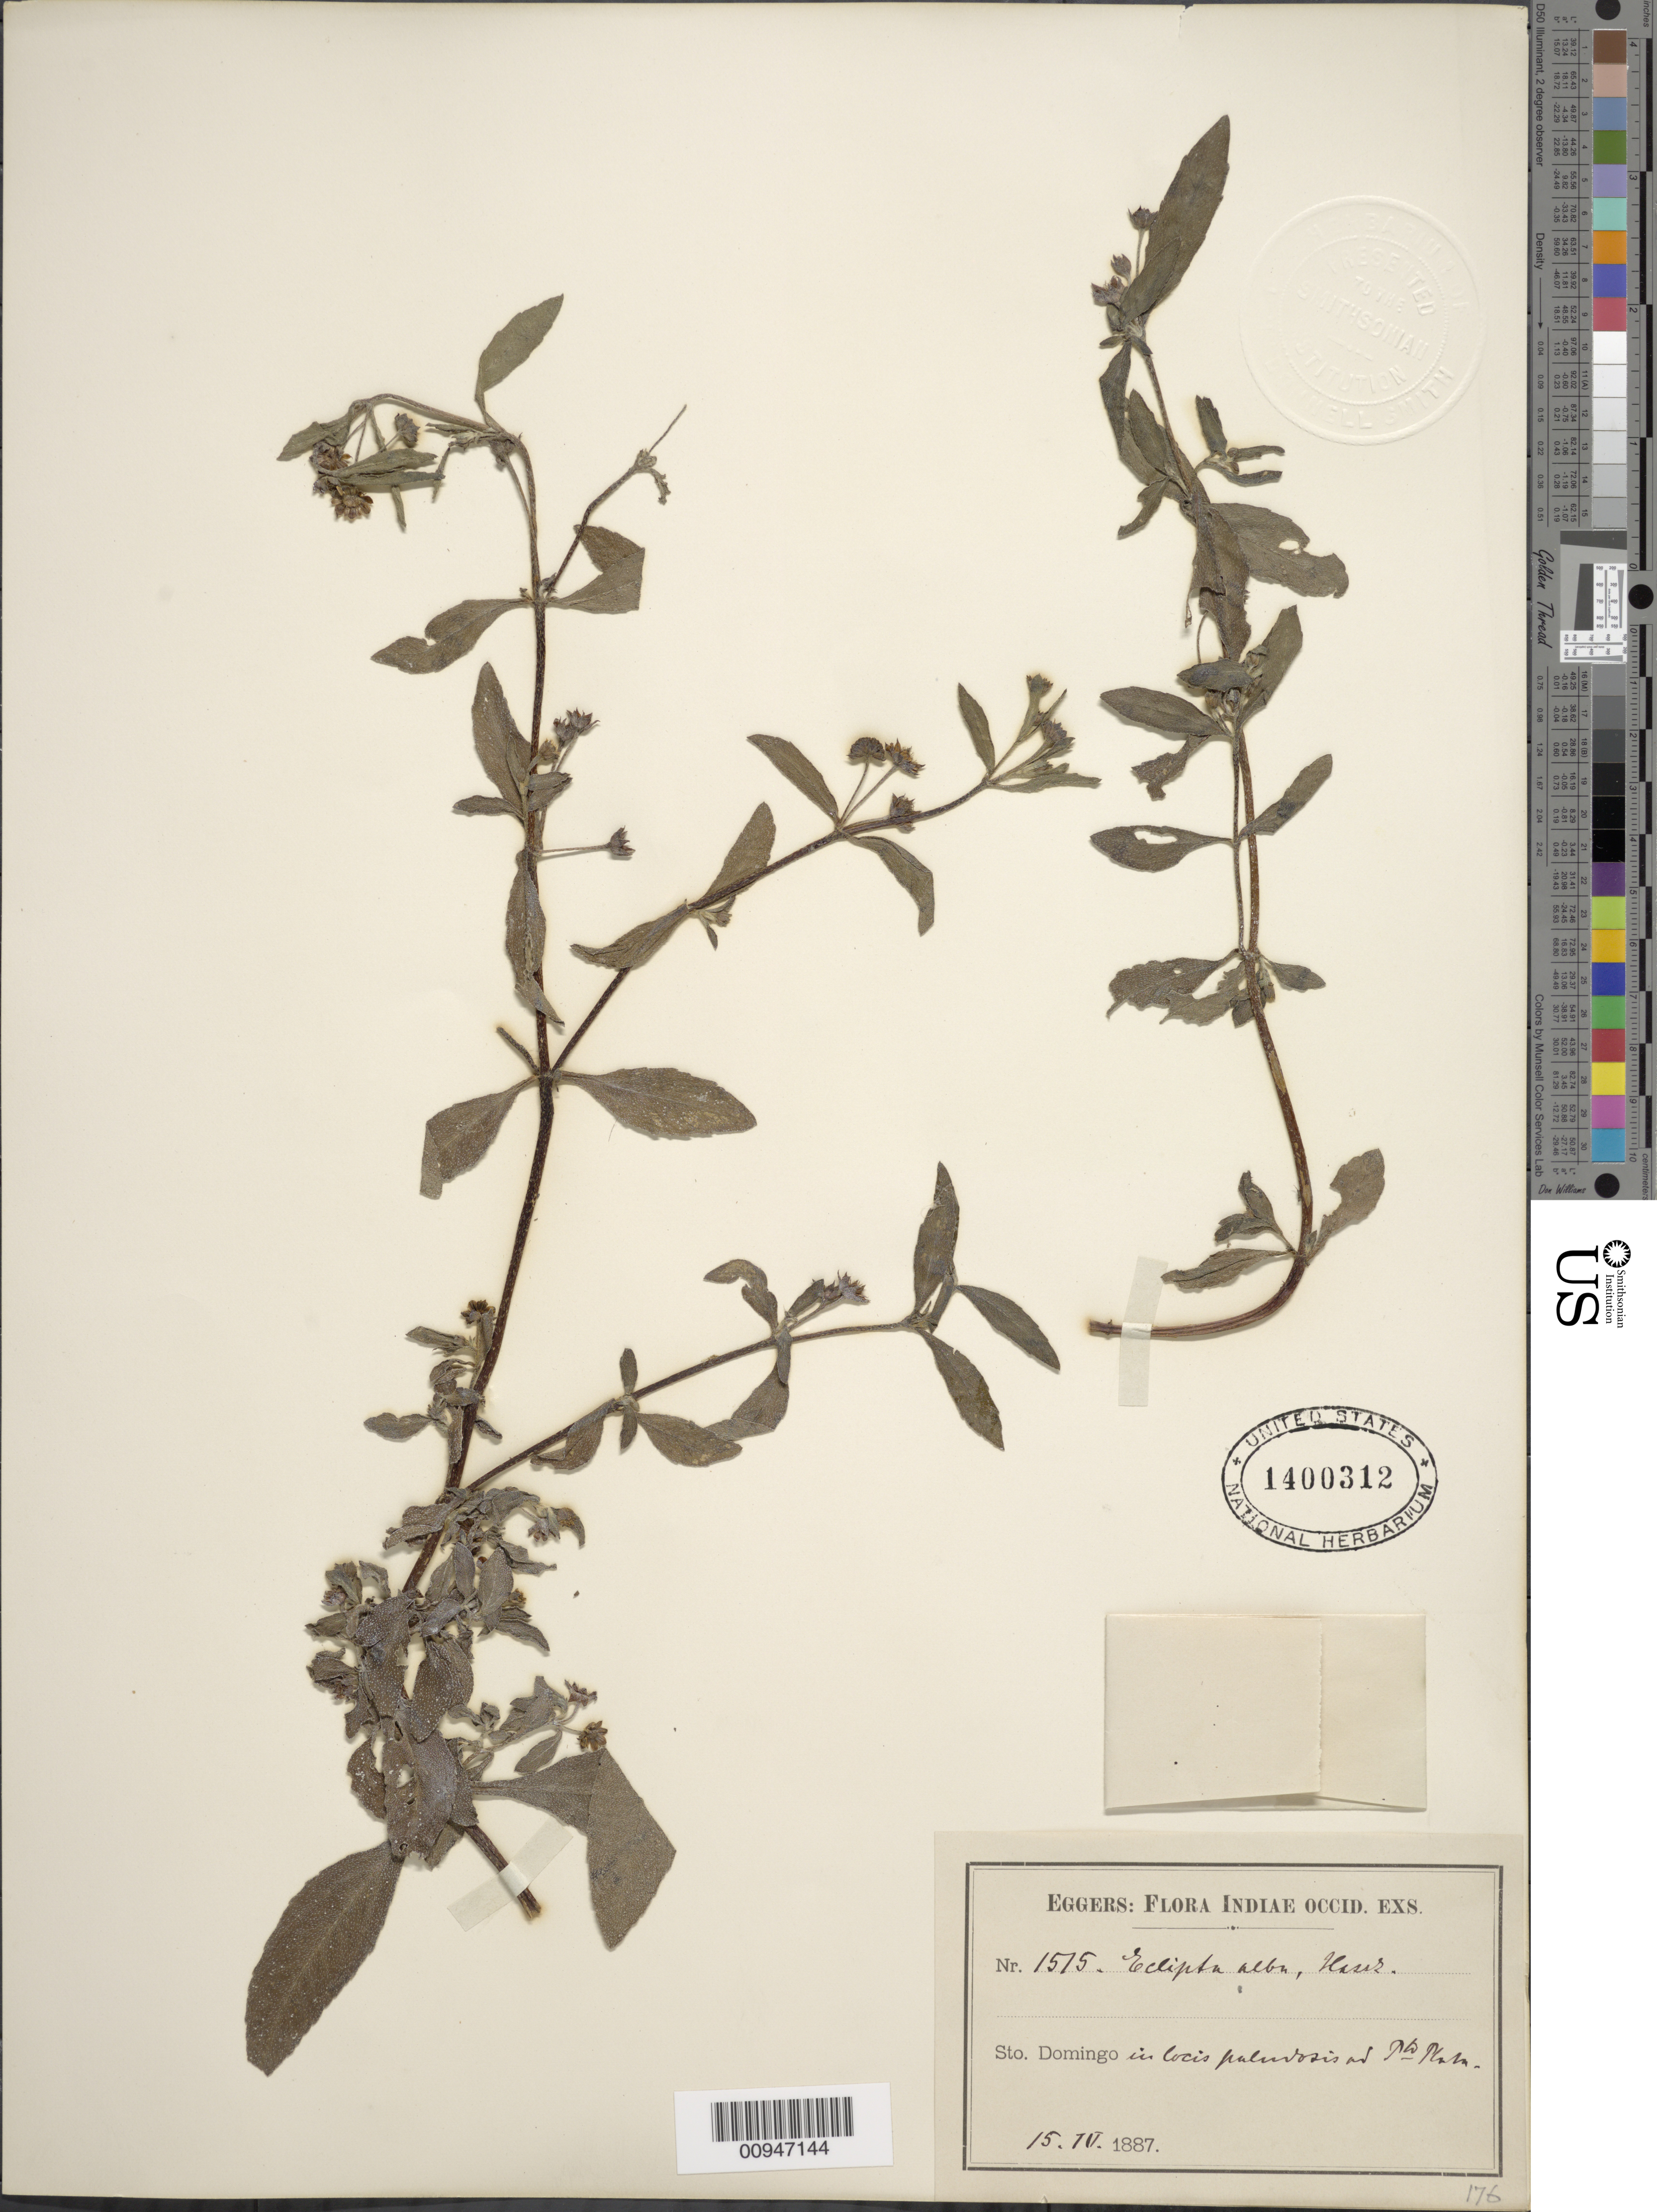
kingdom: Plantae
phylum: Tracheophyta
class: Magnoliopsida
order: Asterales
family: Asteraceae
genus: Eclipta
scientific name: Eclipta prostrata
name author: (L.) L.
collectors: H. F. A. von Eggers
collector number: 1575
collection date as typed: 15 Apr 1887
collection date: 1887-04-15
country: Dominican Republic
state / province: Puerto Plata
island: Hispaniola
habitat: In locis pulverosis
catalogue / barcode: US 1400312